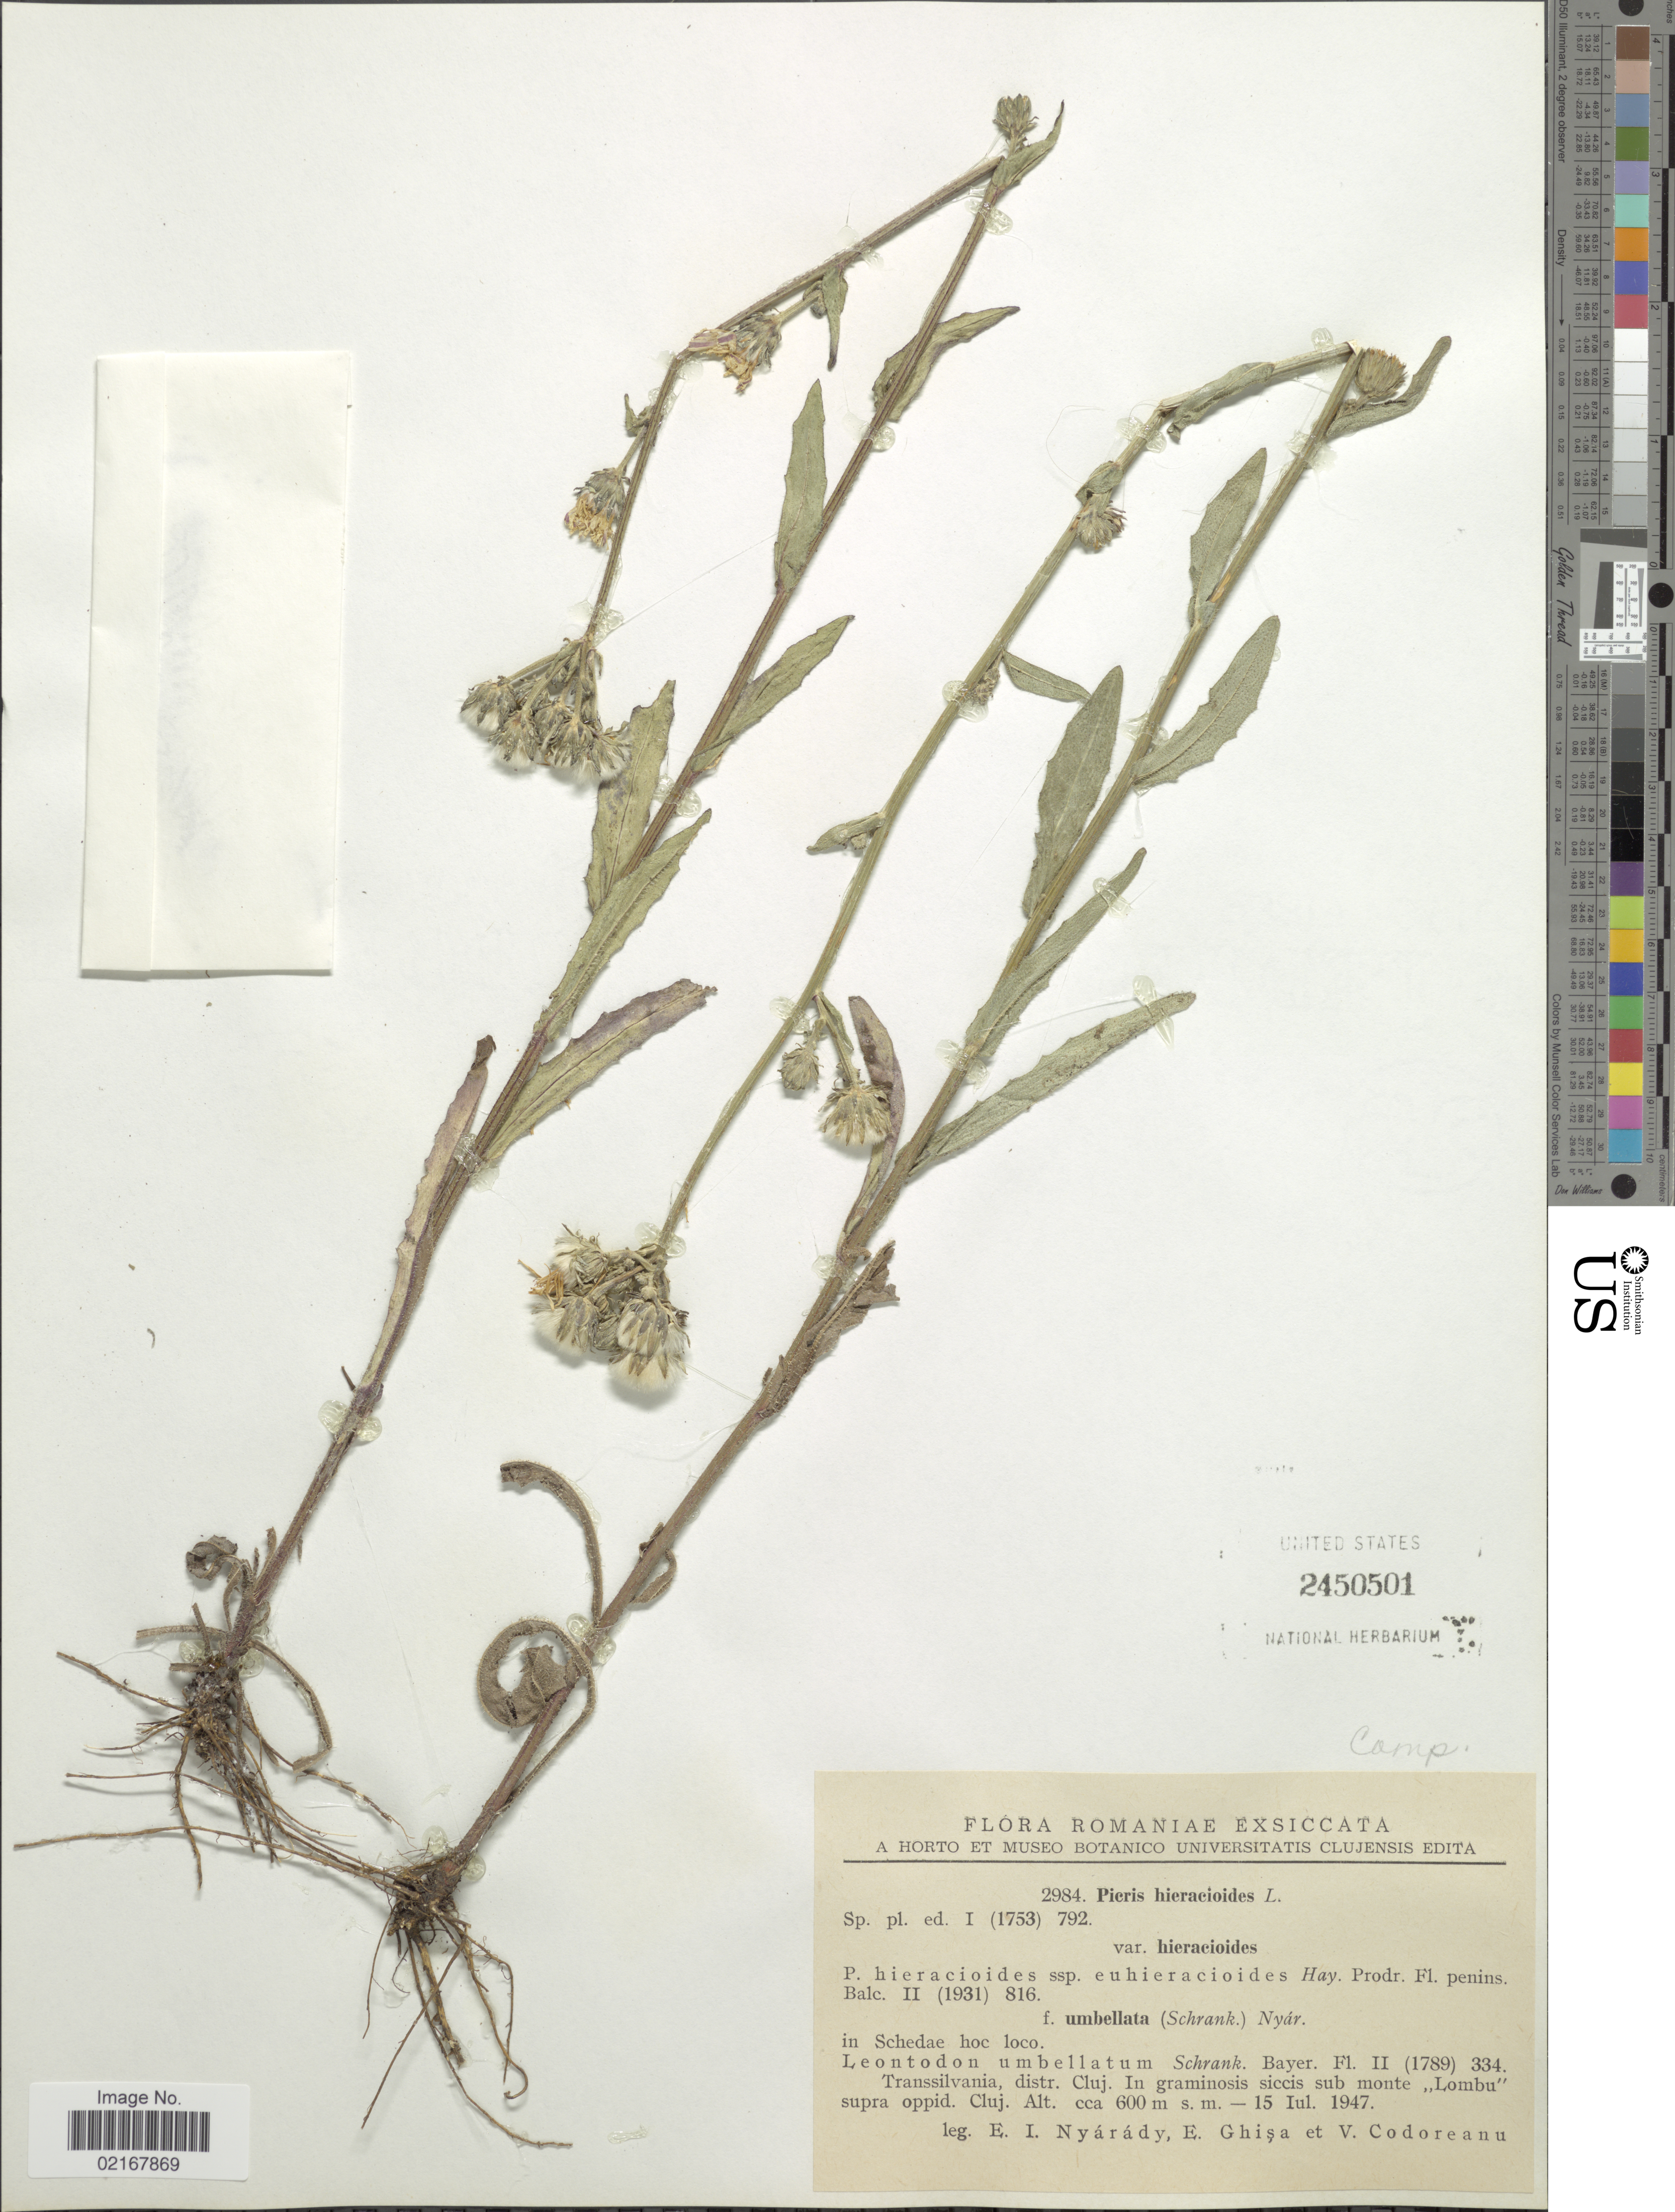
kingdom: Plantae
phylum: Tracheophyta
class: Magnoliopsida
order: Asterales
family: Asteraceae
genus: Picris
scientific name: Picris hieracioides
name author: L.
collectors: E. Nyárády, E. Ghisa & V. Codoreanu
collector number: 2984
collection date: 1947-07-15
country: Romania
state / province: Cluj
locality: Transsilvania, sub monte Lombu supra oppid. Cluj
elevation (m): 600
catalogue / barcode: US 2450501